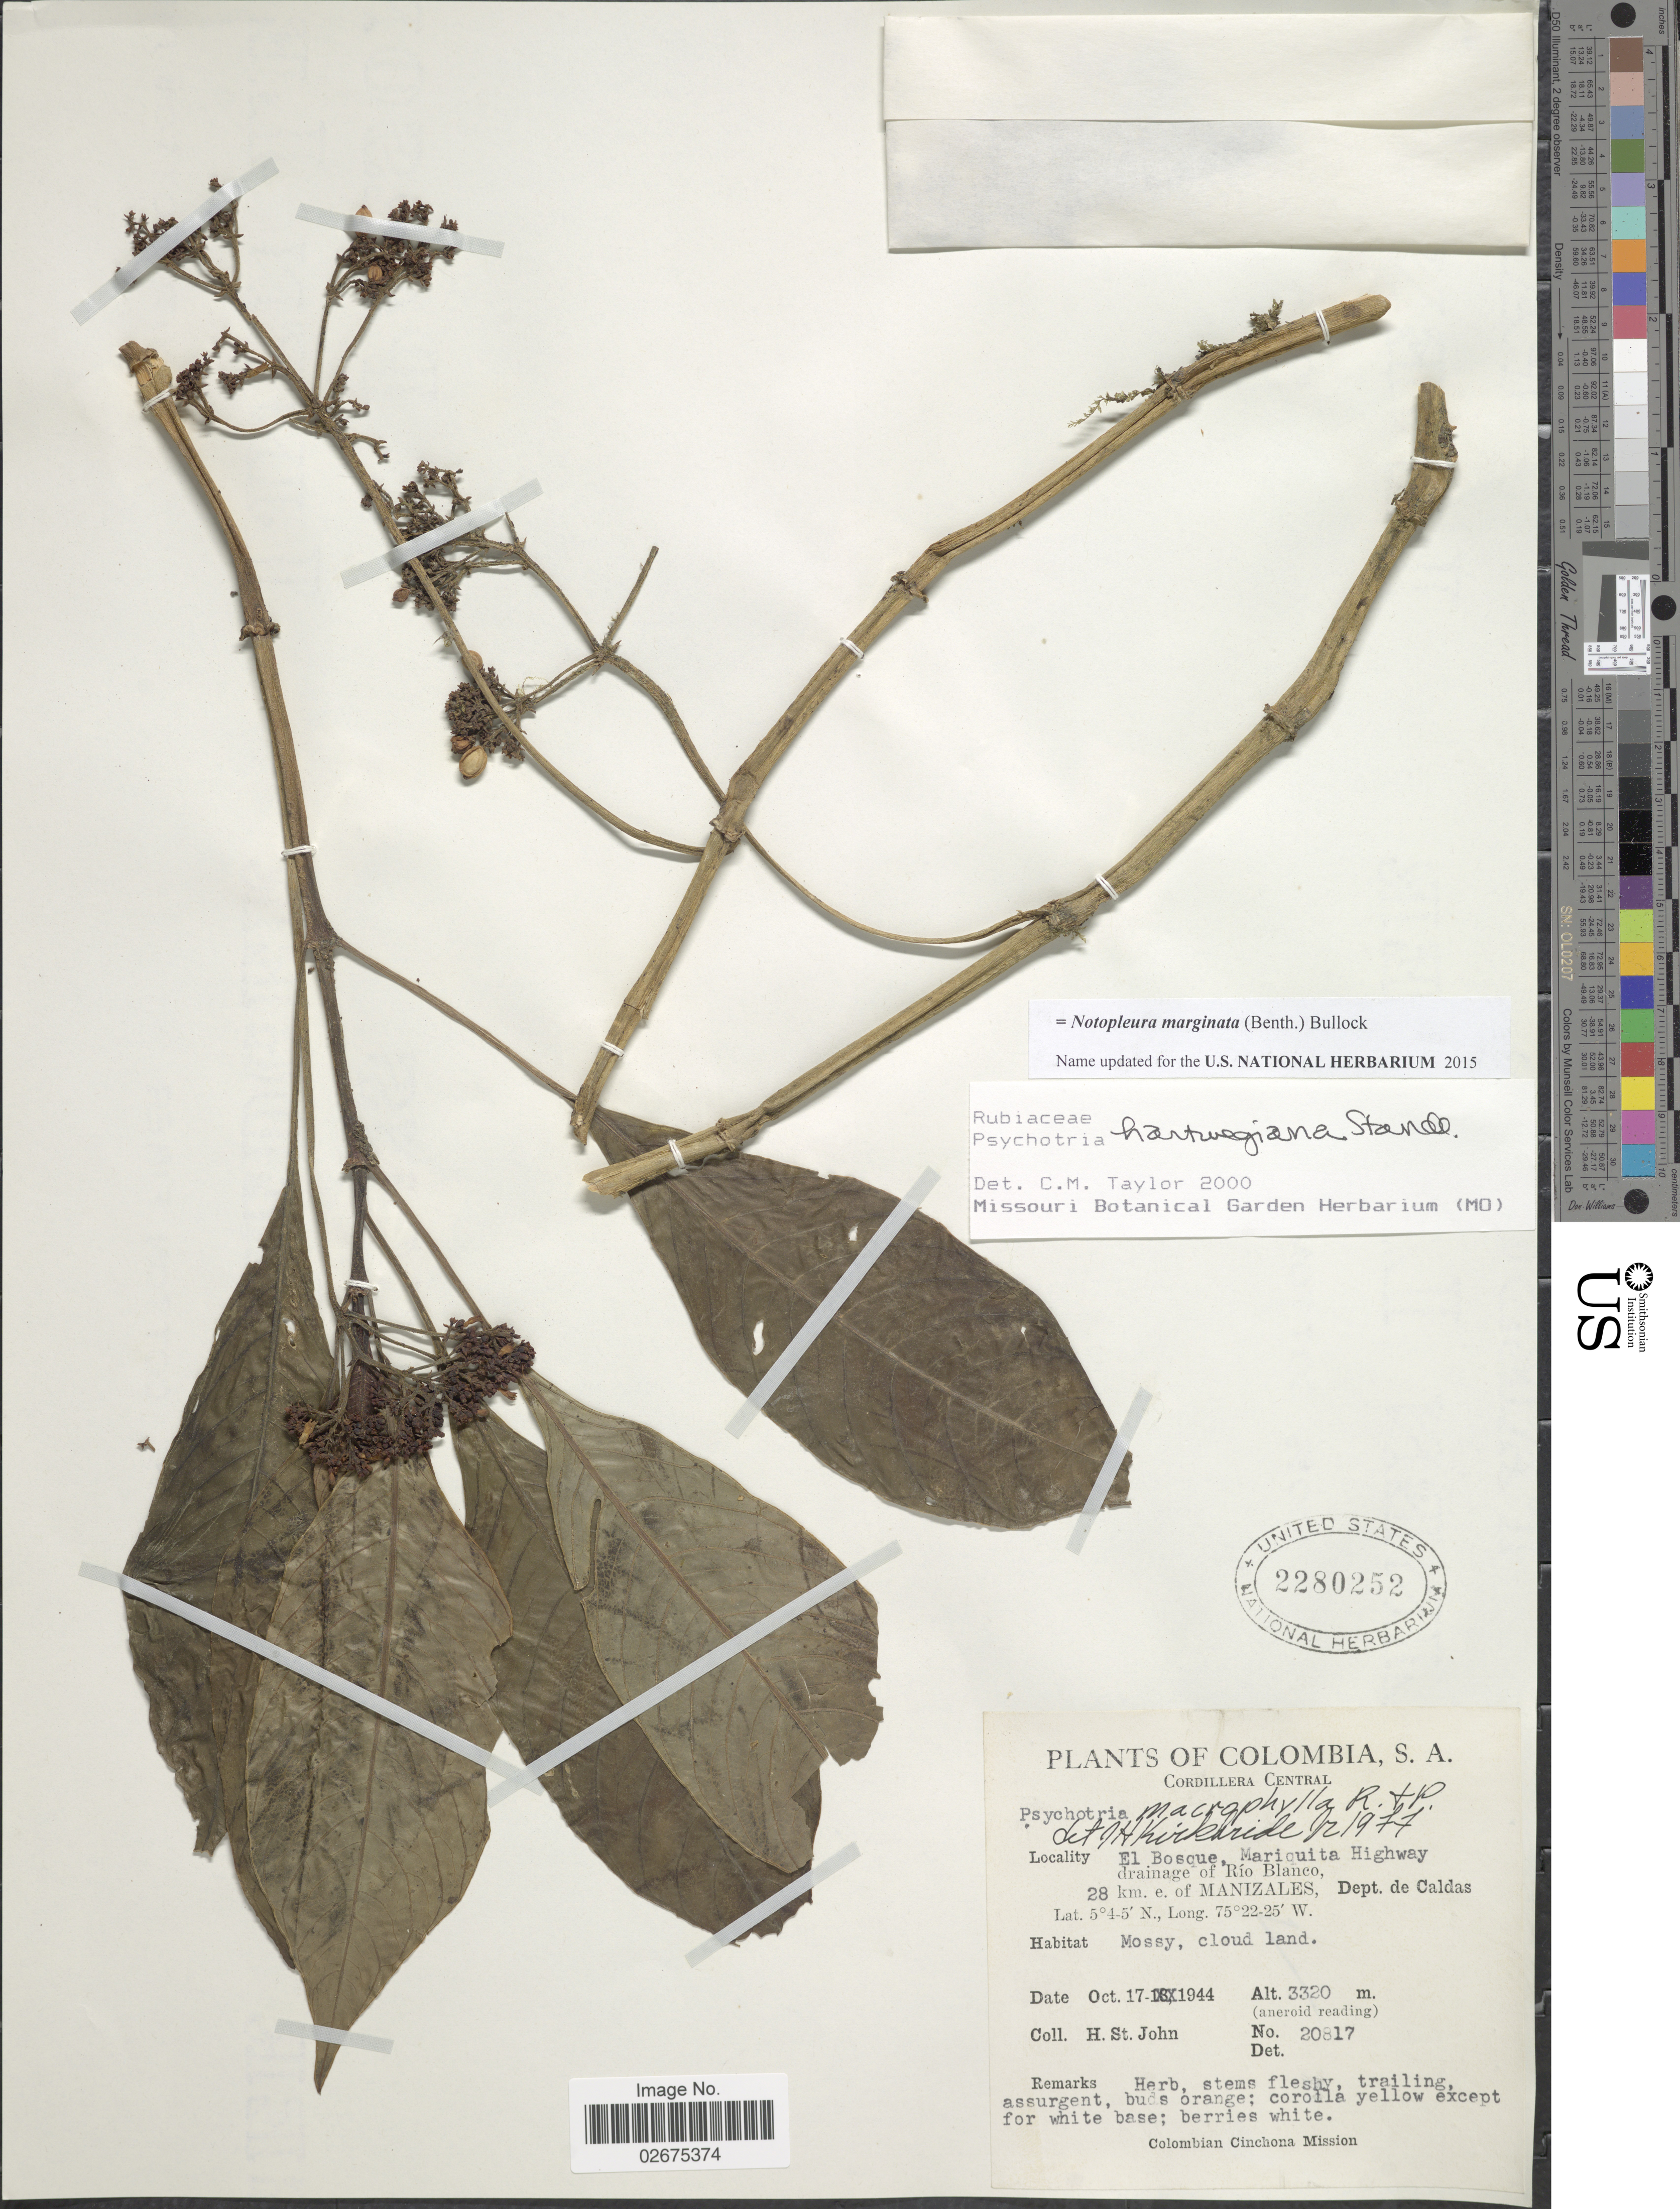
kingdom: Plantae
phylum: Tracheophyta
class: Magnoliopsida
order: Gentianales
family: Rubiaceae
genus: Notopleura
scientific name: Notopleura marginata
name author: (Benth.) Bullock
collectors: H. St. John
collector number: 20817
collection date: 1944-10-17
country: Colombia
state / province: Caldas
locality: Cordillera Oriental, El Bosque, Mariquita Highway drainage of Río Blanco, 28 km e of Manizales, Dept. de Caldas, Mossy, cloud land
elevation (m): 3320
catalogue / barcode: US 2280252